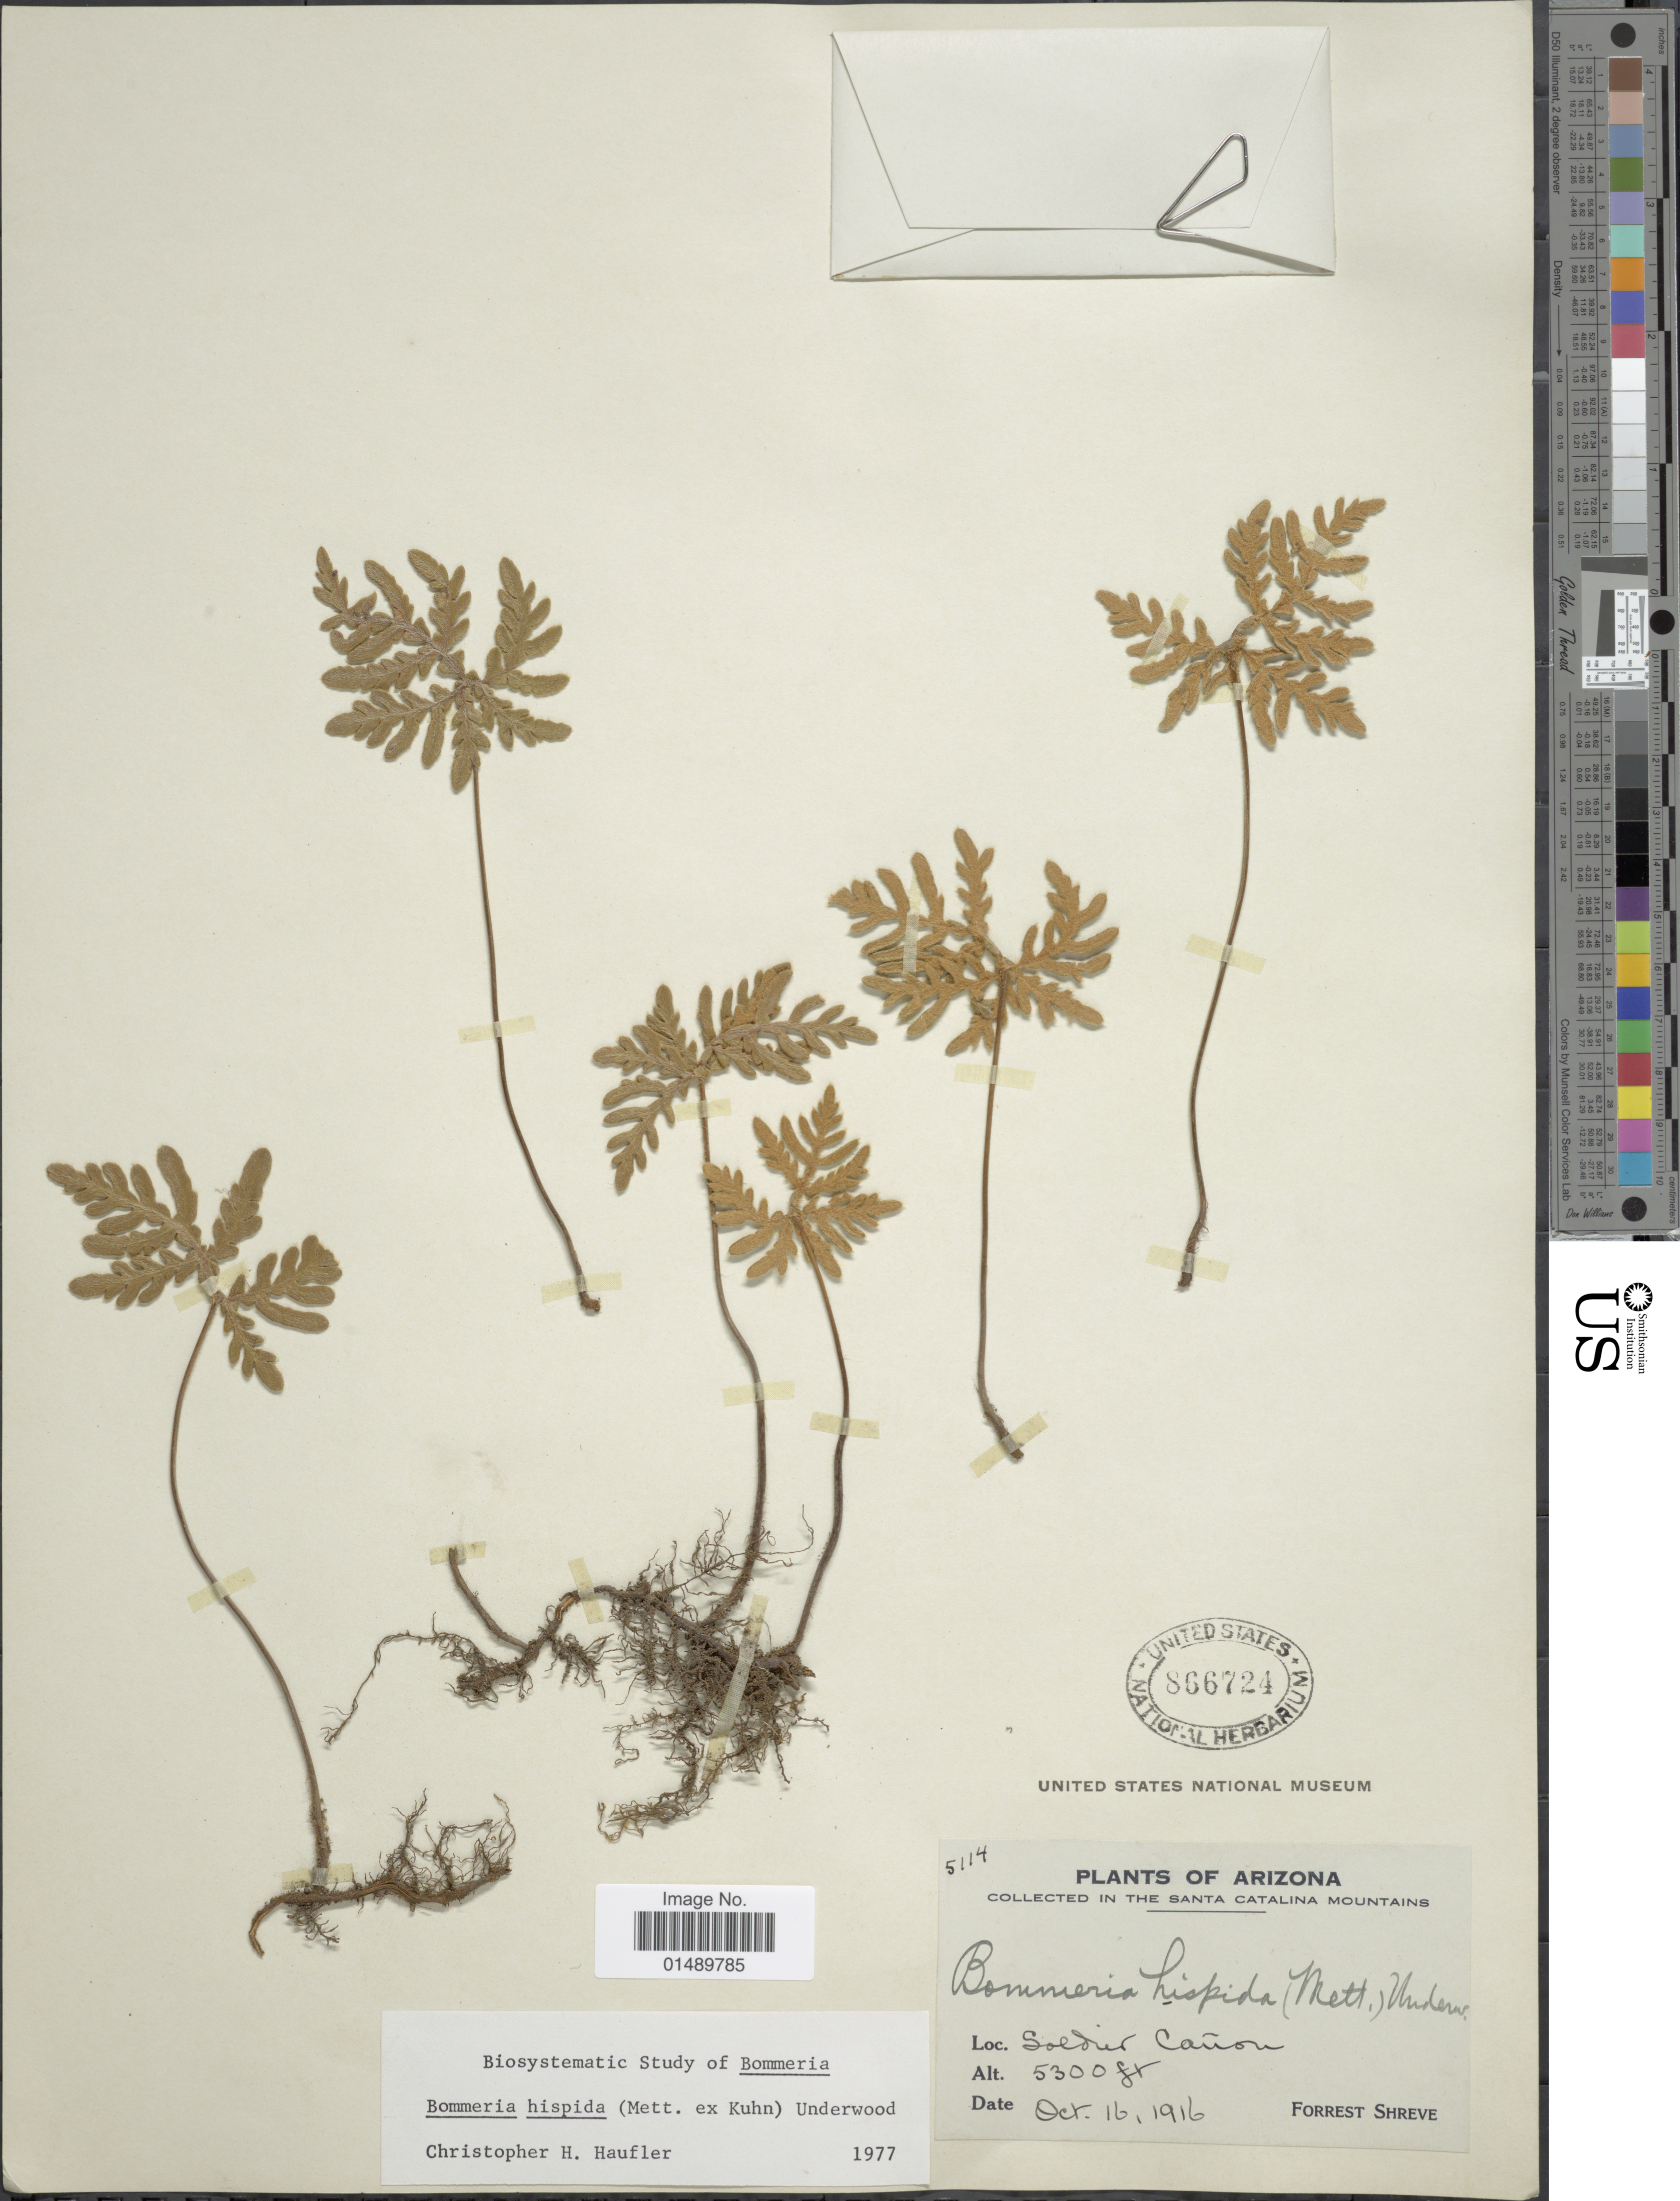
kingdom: Plantae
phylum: Tracheophyta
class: Polypodiopsida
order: Polypodiales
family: Pteridaceae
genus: Bommeria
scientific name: Bommeria hispida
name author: (Mett. ex Kuhn) Underw.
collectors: F. Shreve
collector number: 5114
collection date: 1916-10-16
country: United States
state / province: Arizona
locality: Arizona, Santa Catalina Mountains, Soldier Canon.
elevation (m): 1615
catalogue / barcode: US 866724